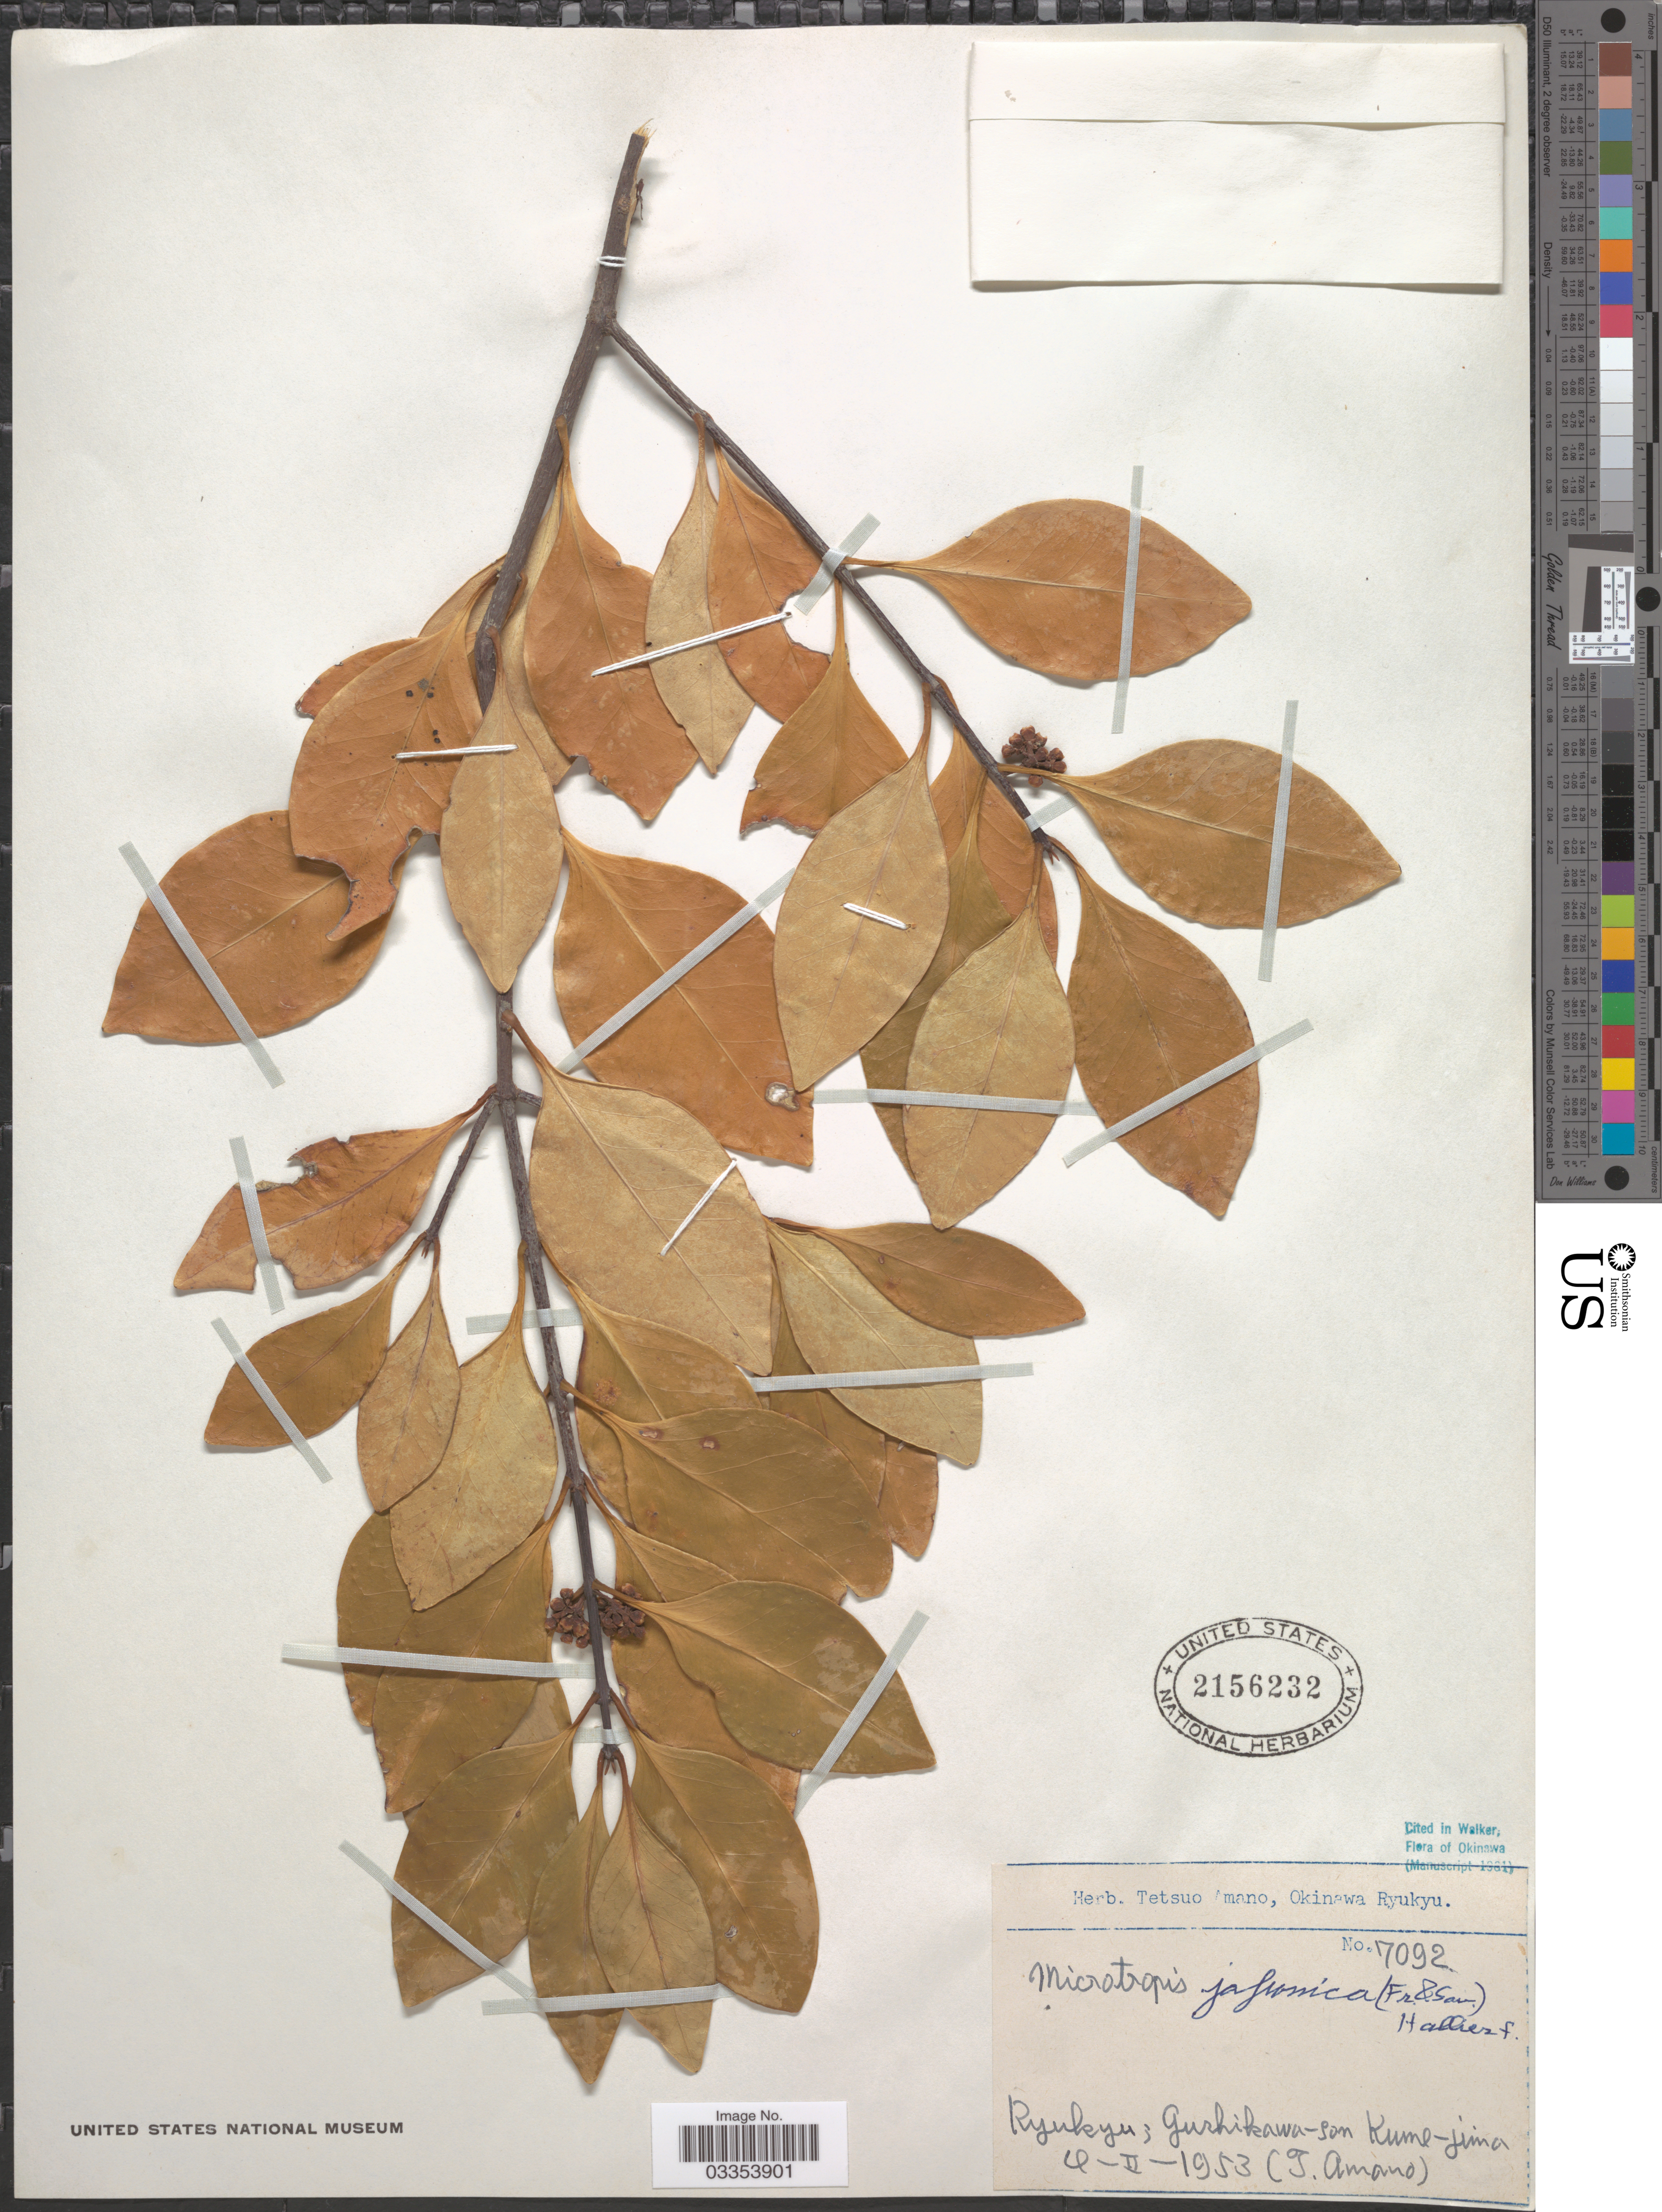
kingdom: Plantae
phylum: Tracheophyta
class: Magnoliopsida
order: Celastrales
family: Celastraceae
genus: Microtropis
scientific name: Microtropis japonica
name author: (Franch. & Sav.) Hallier f.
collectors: T. Amano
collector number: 7092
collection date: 1953-02-04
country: Japan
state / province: Okinawa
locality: Ryukyu; Gurhikawa-son Kume-jima.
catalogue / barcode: US 2156232